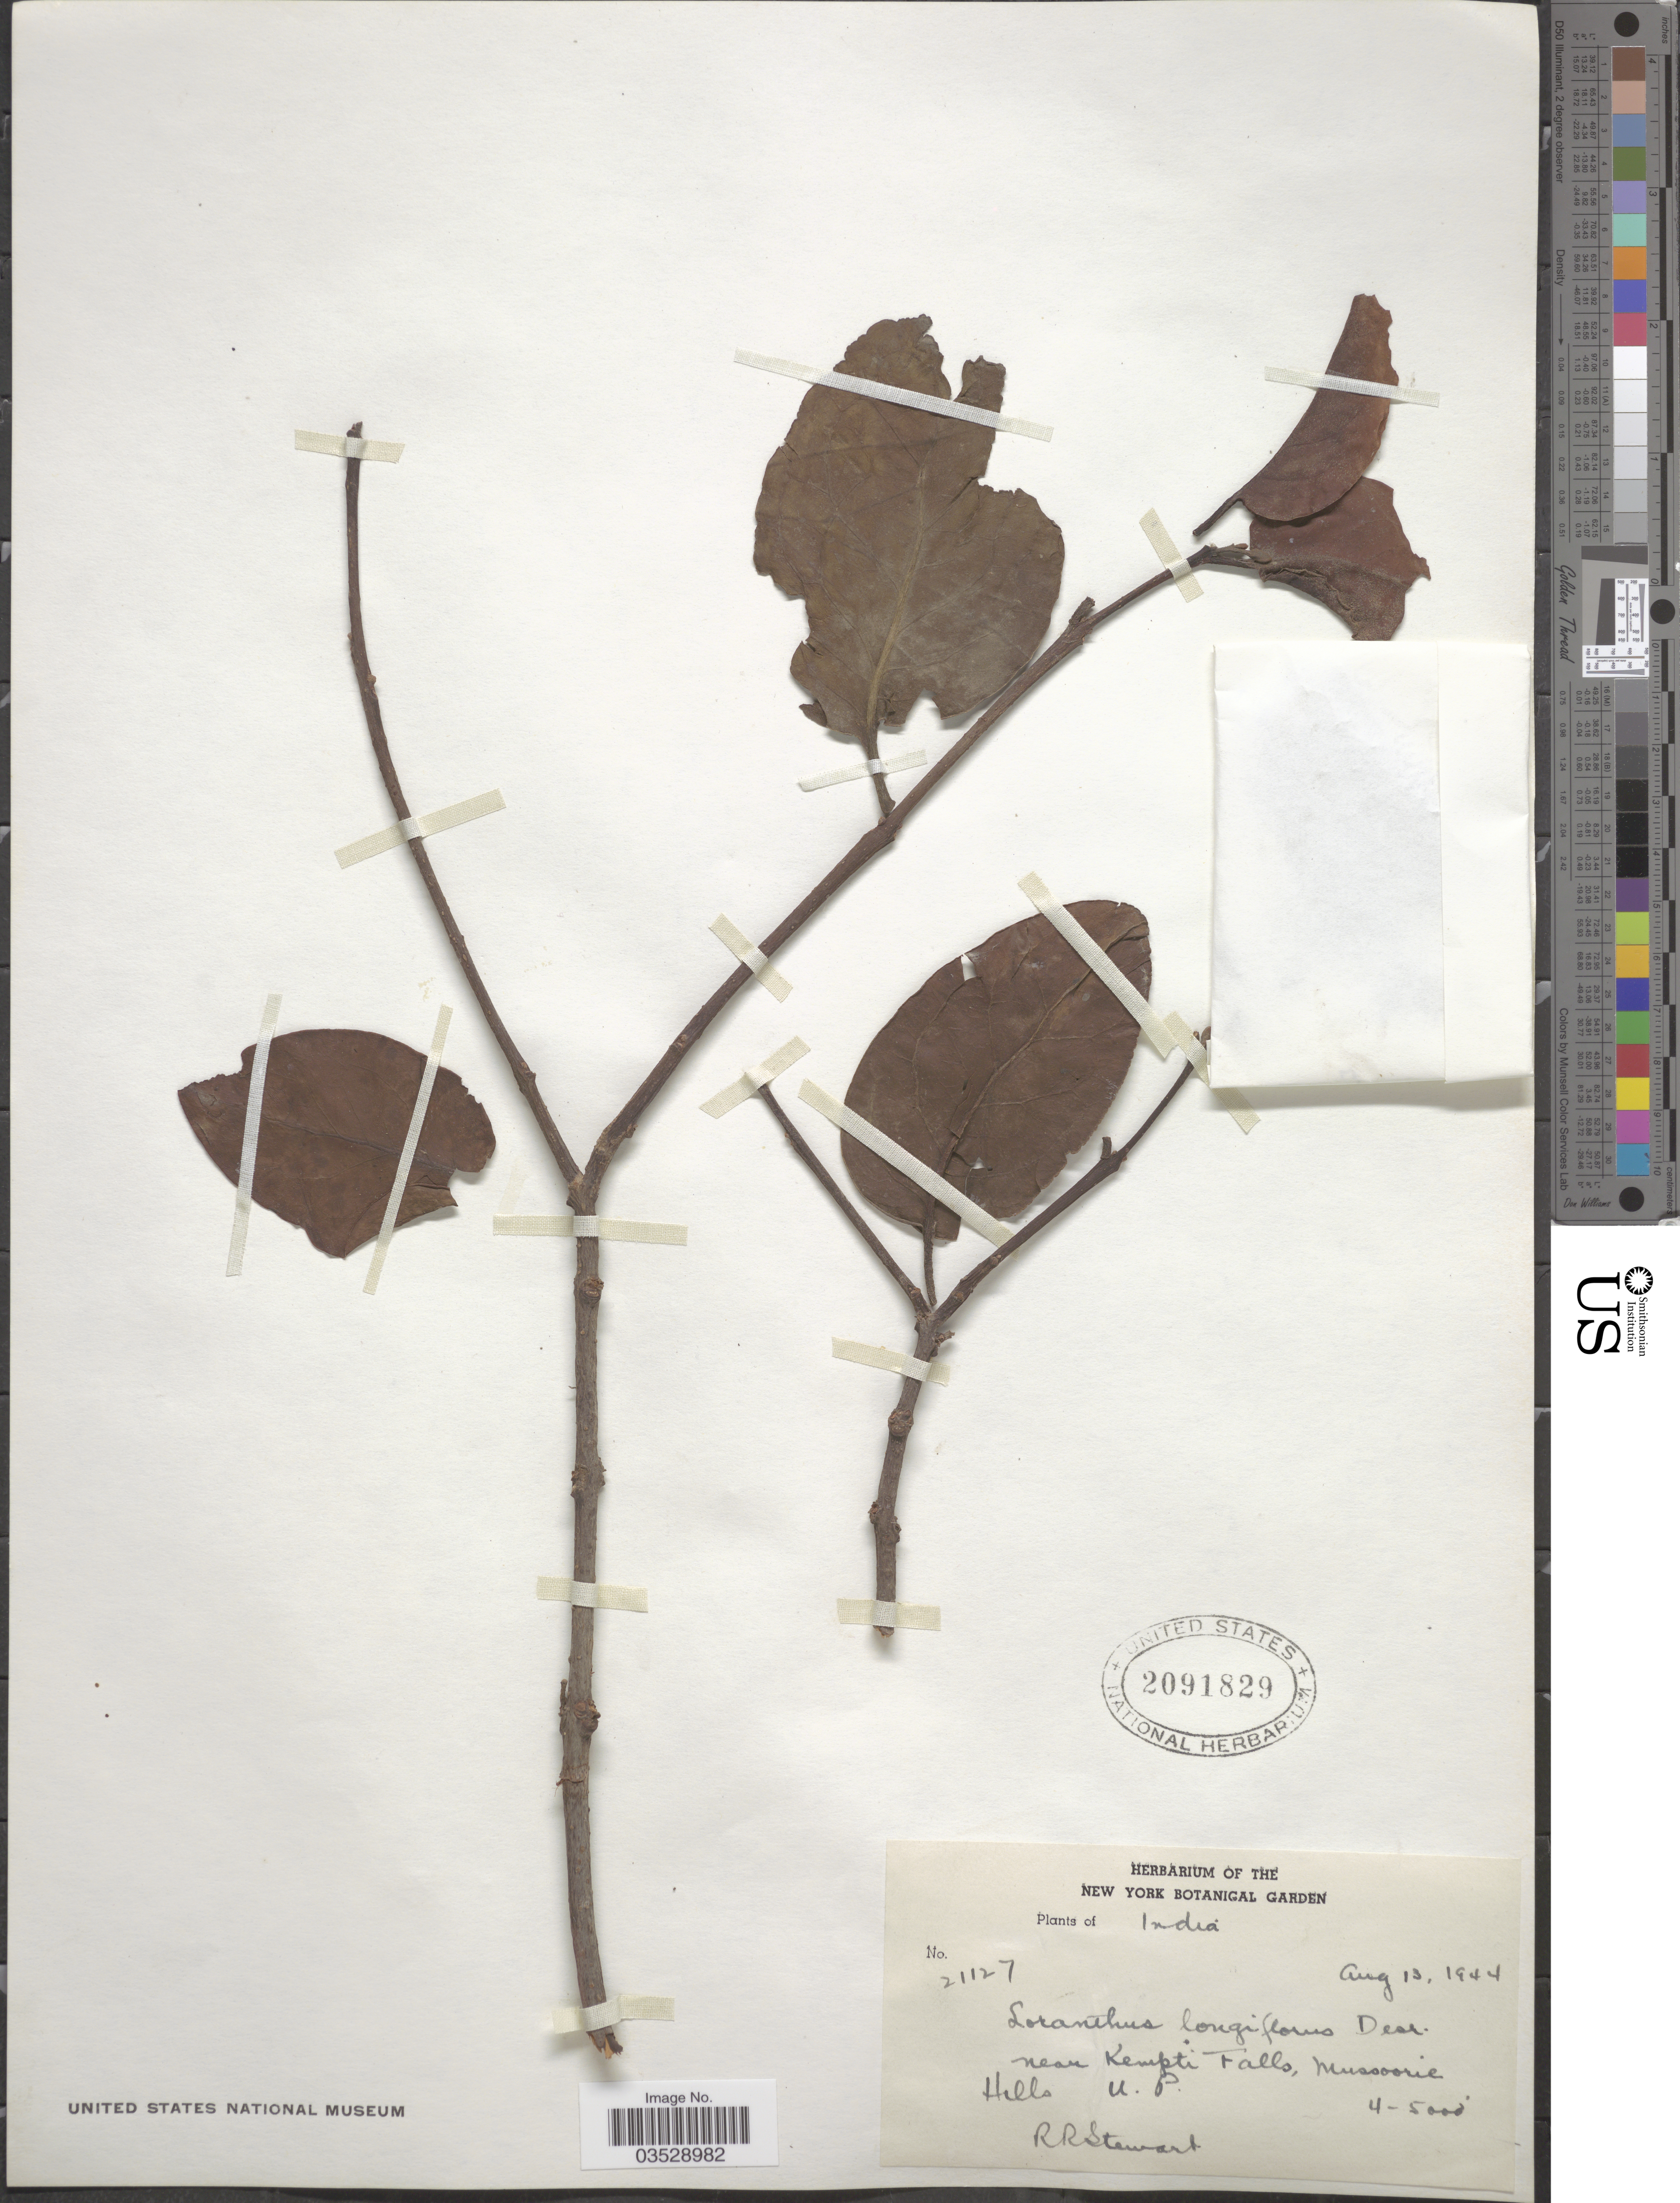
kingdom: Plantae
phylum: Tracheophyta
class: Magnoliopsida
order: Santalales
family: Loranthaceae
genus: Dendrophthoe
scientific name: Dendrophthoe falcata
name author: (L. f.) Ettingsh.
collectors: R. Stewart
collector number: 21127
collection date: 1944-08-13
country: India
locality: Near Kempti Falls, Mussoorie Hills. U.P.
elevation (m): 1219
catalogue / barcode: US 2091829